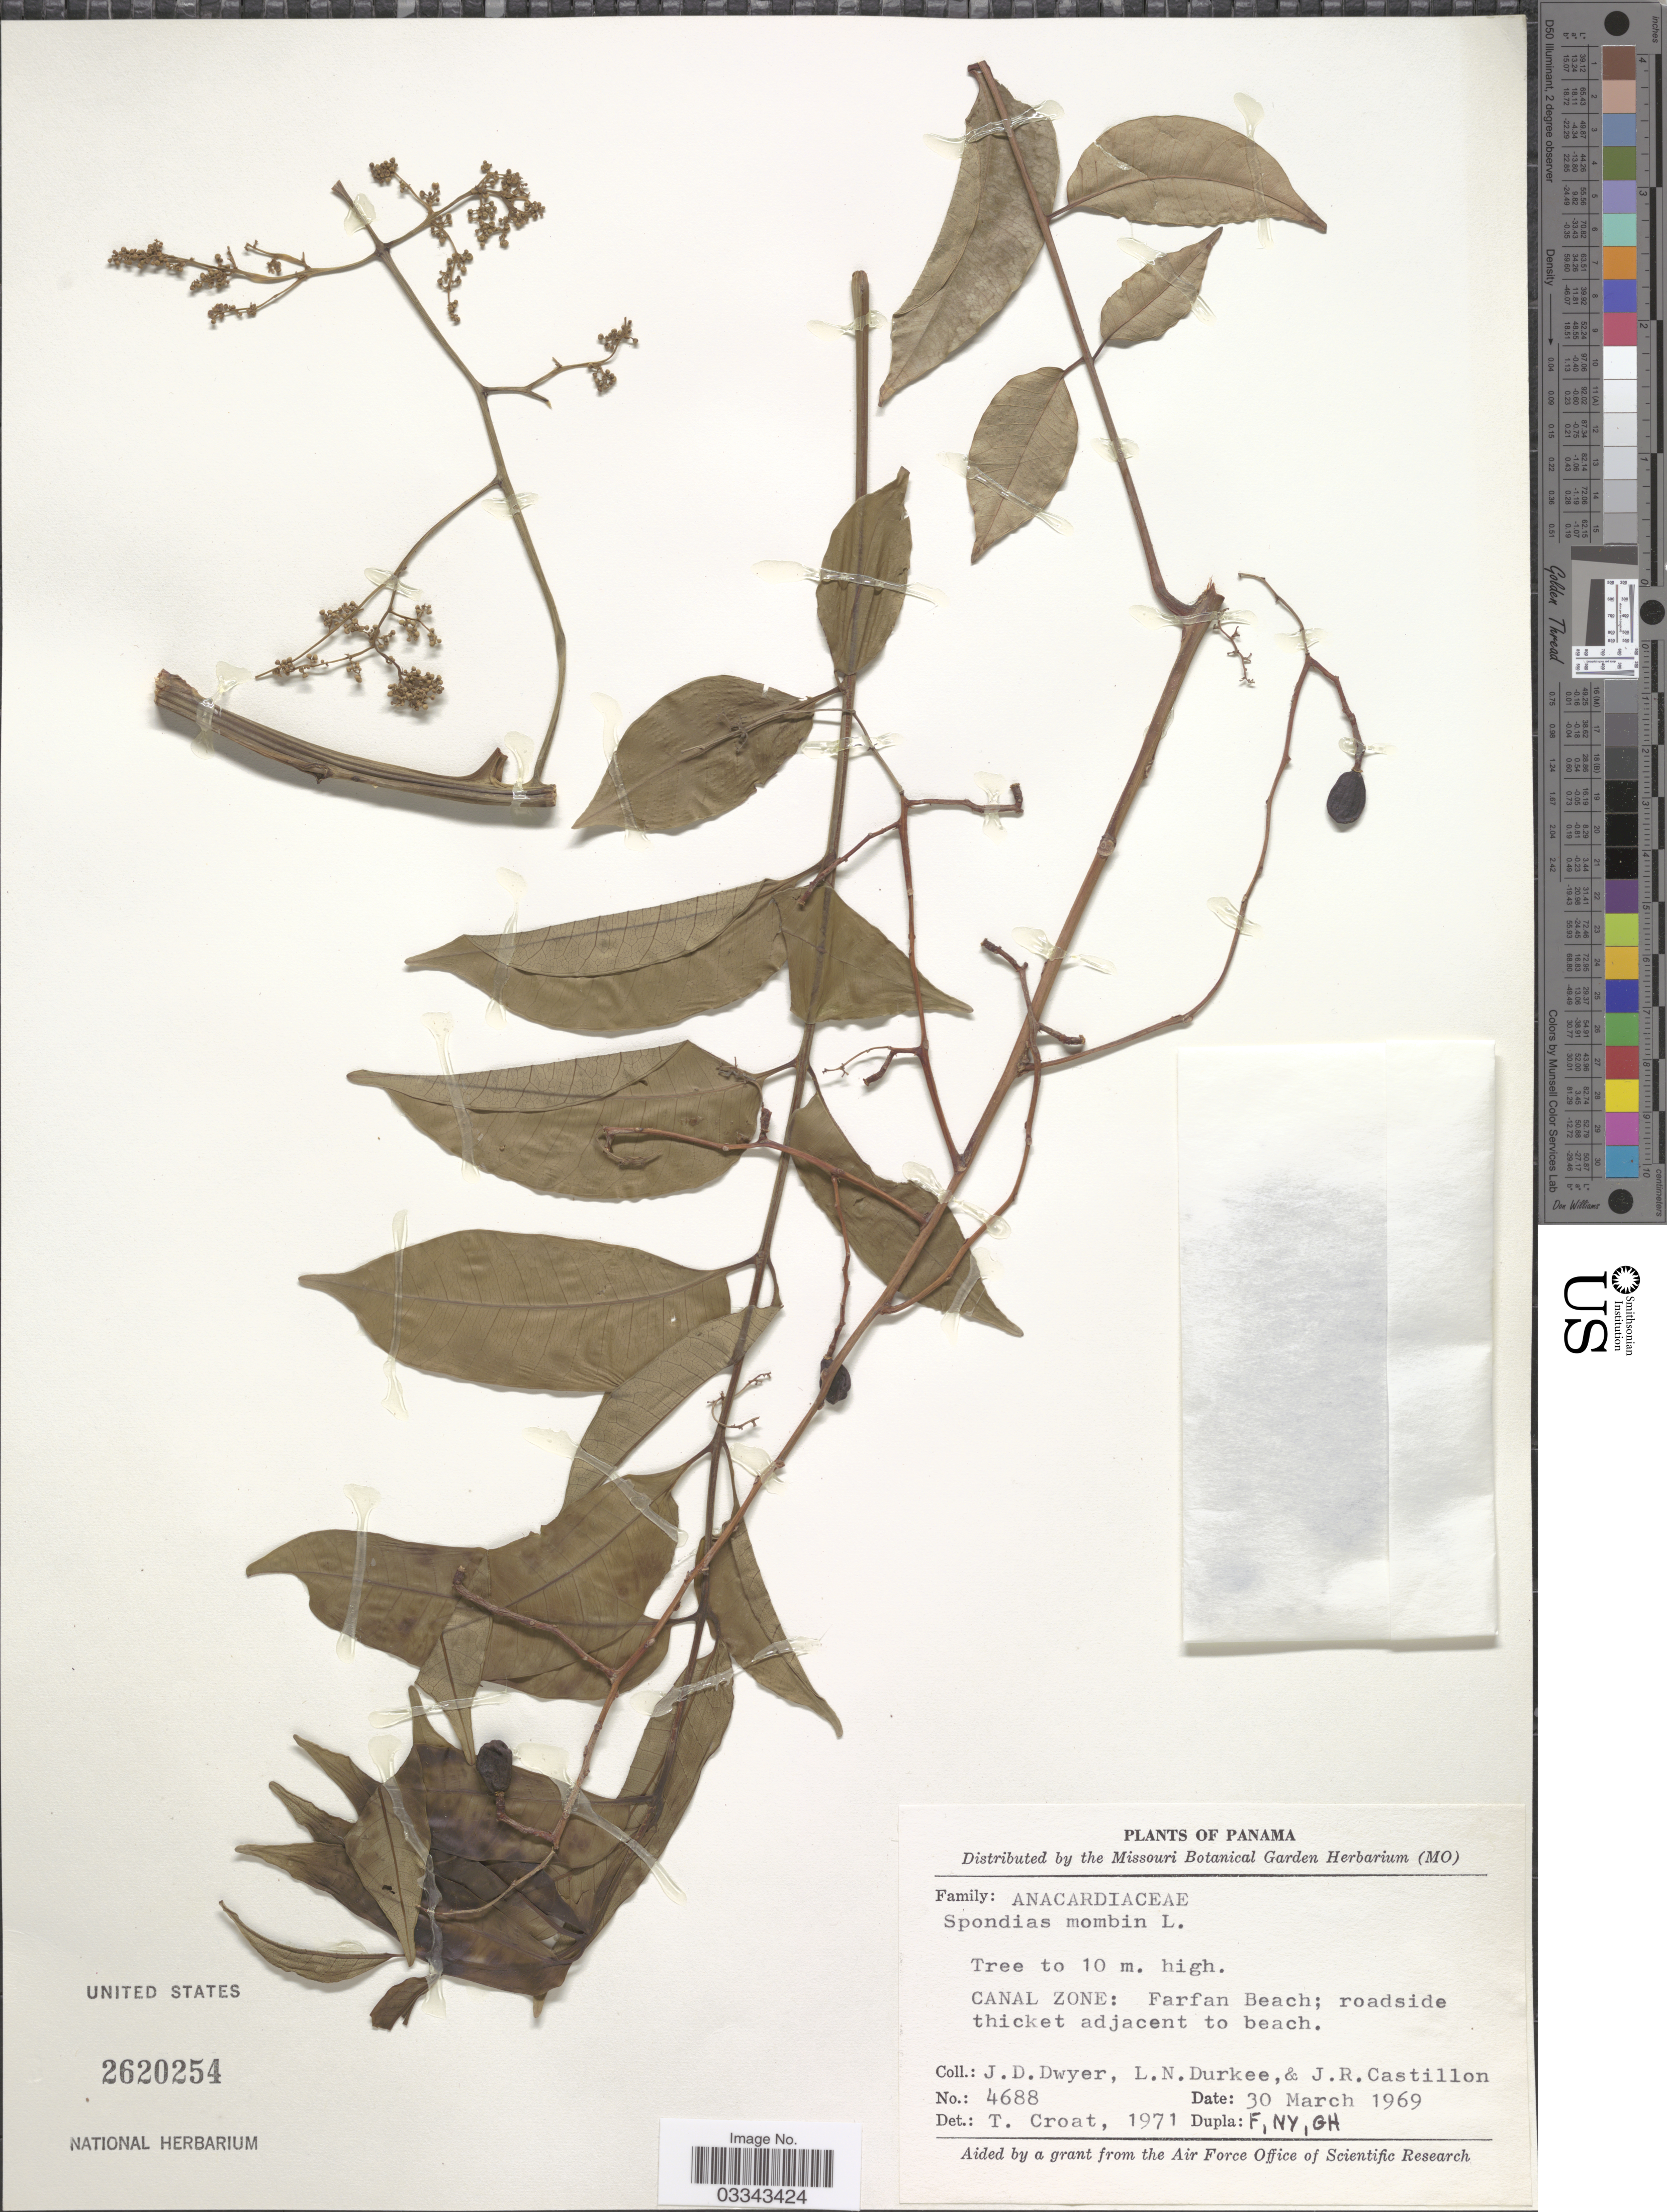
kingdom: Plantae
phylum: Tracheophyta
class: Magnoliopsida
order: Sapindales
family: Anacardiaceae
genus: Spondias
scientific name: Spondias mombin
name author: L.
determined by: Mitchell, John D.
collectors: J. D. Dwyer, L. Durkee & J. R. Castillon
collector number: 4688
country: Panama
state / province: Colón / Panamá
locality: Farfan Beach; roadside thicket adjacent to beach.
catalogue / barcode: US 2620254